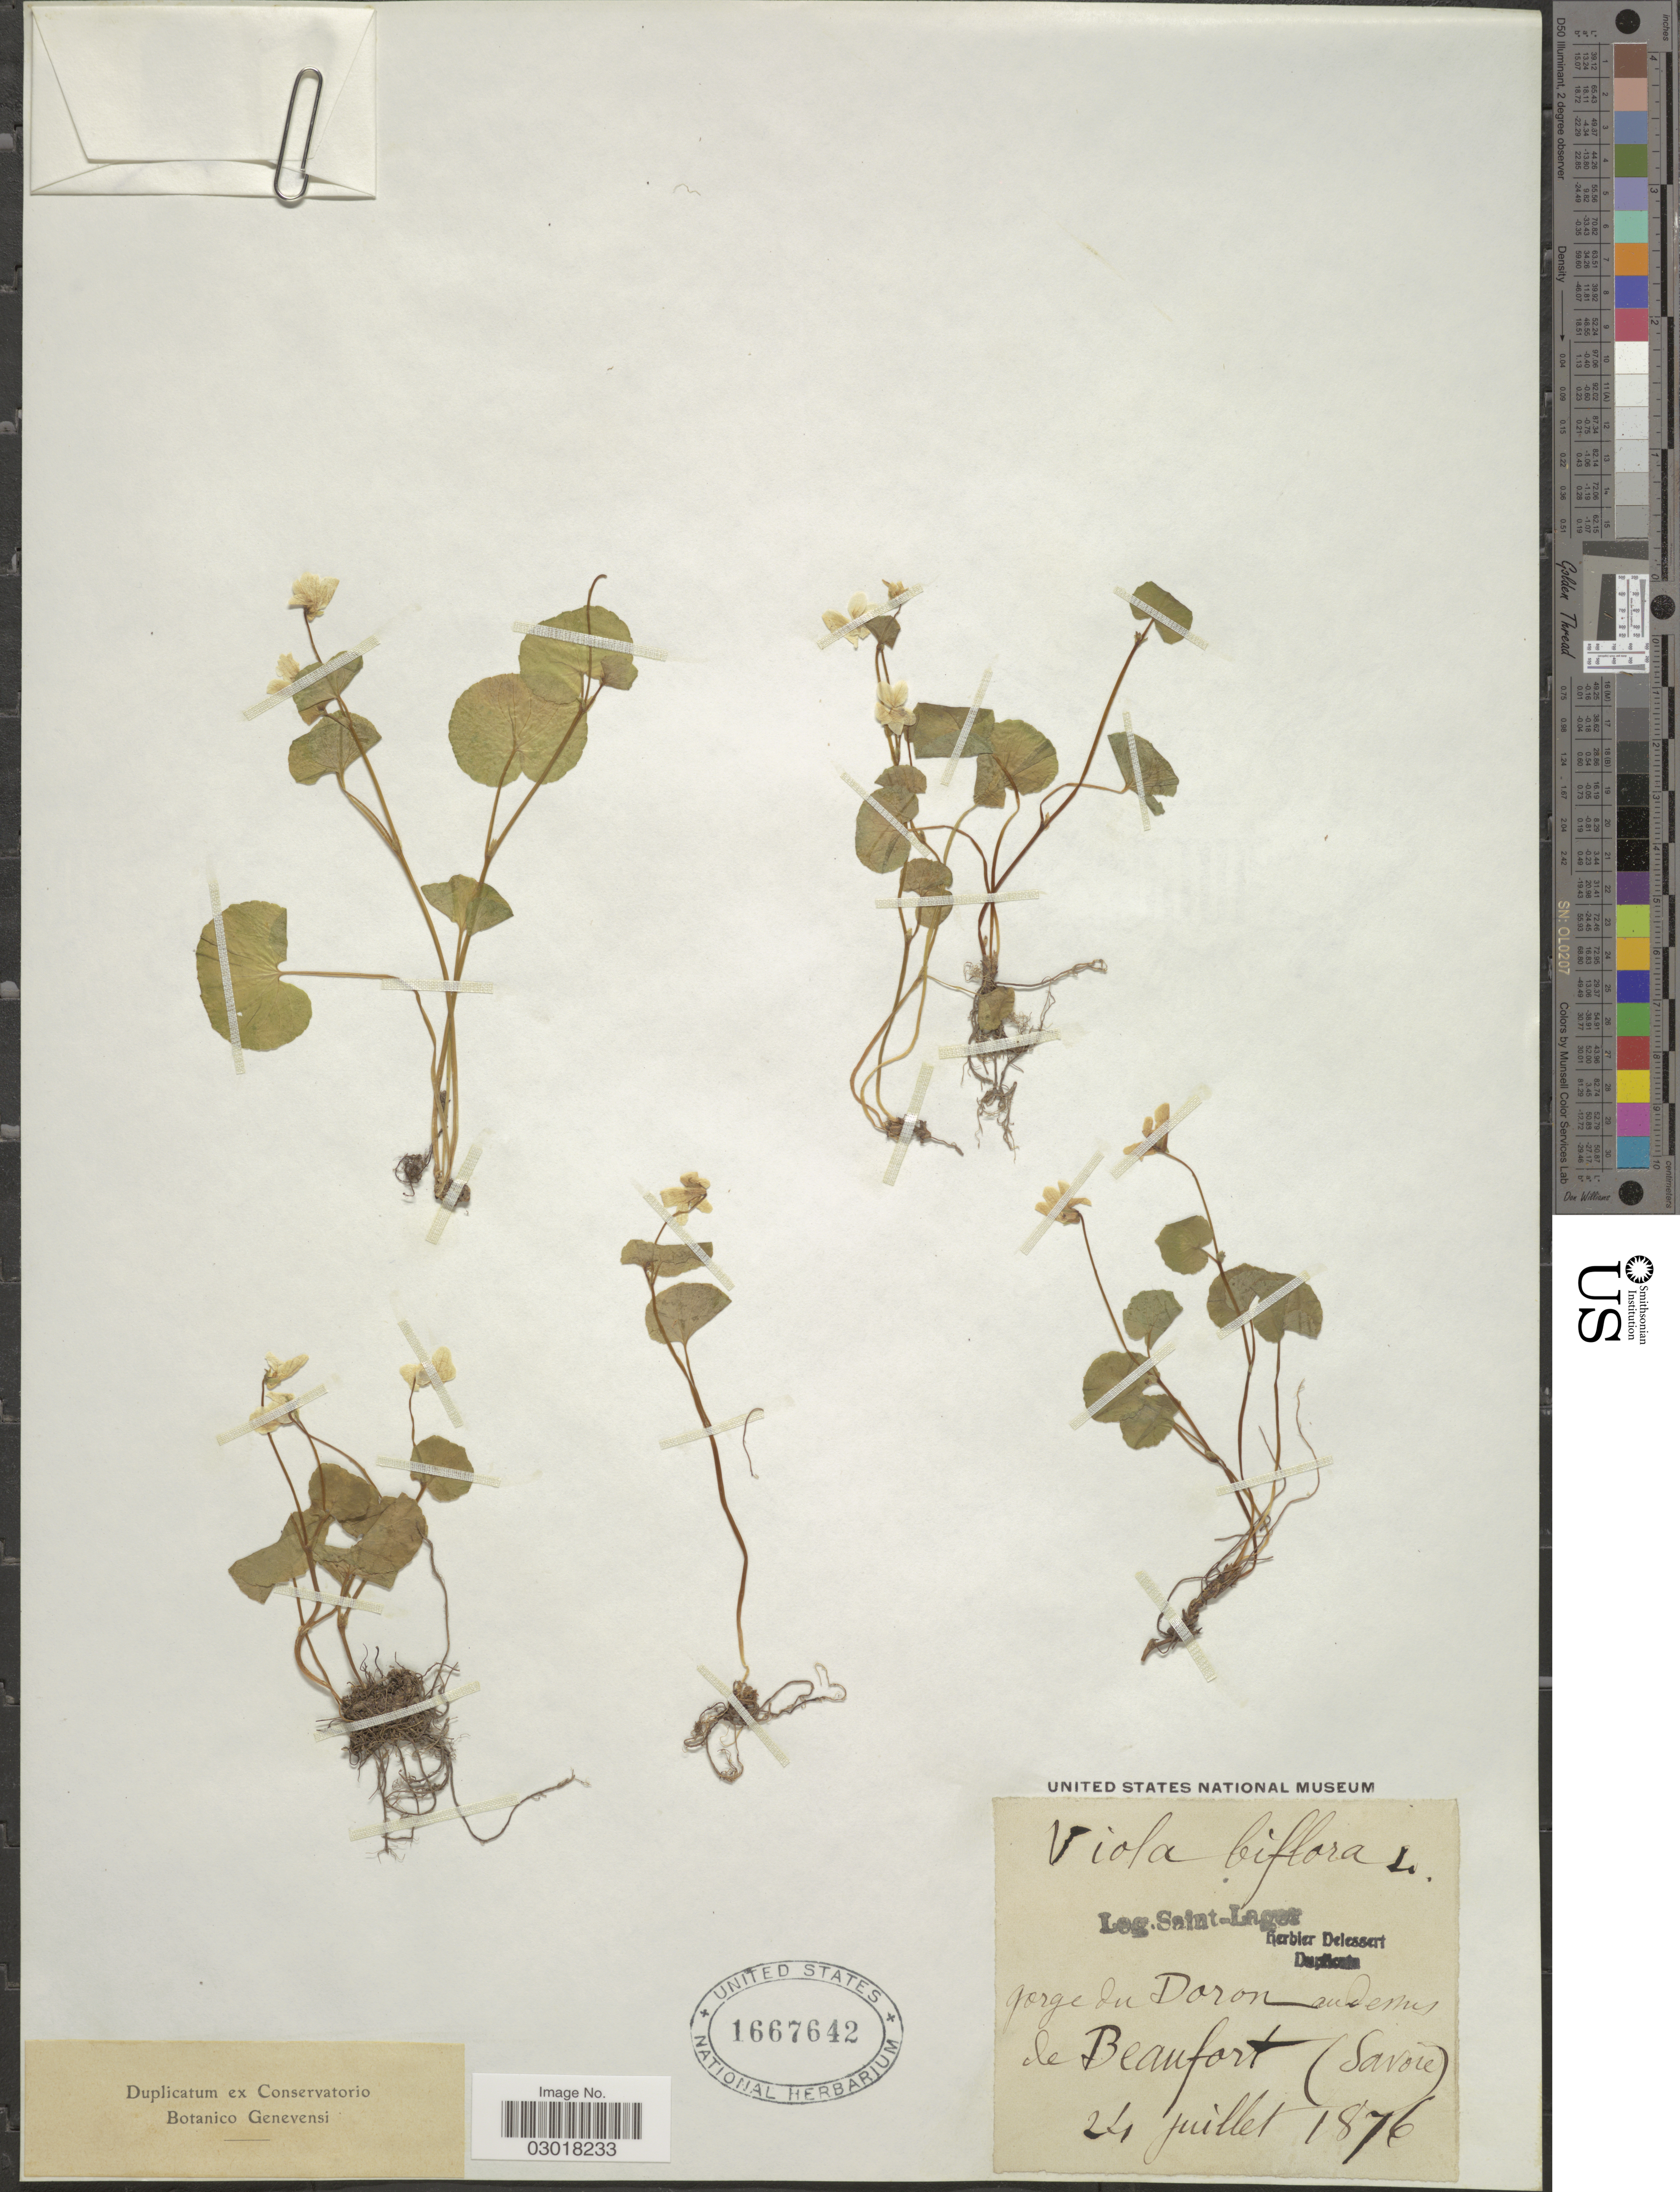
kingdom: Plantae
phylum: Tracheophyta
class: Magnoliopsida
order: Malpighiales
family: Violaceae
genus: Viola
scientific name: Viola biflora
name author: L.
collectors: Saint-Lager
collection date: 1876-07-24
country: France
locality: Gorge du Doron au dessus de Beaufort (Savoie).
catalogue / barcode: US 1667642